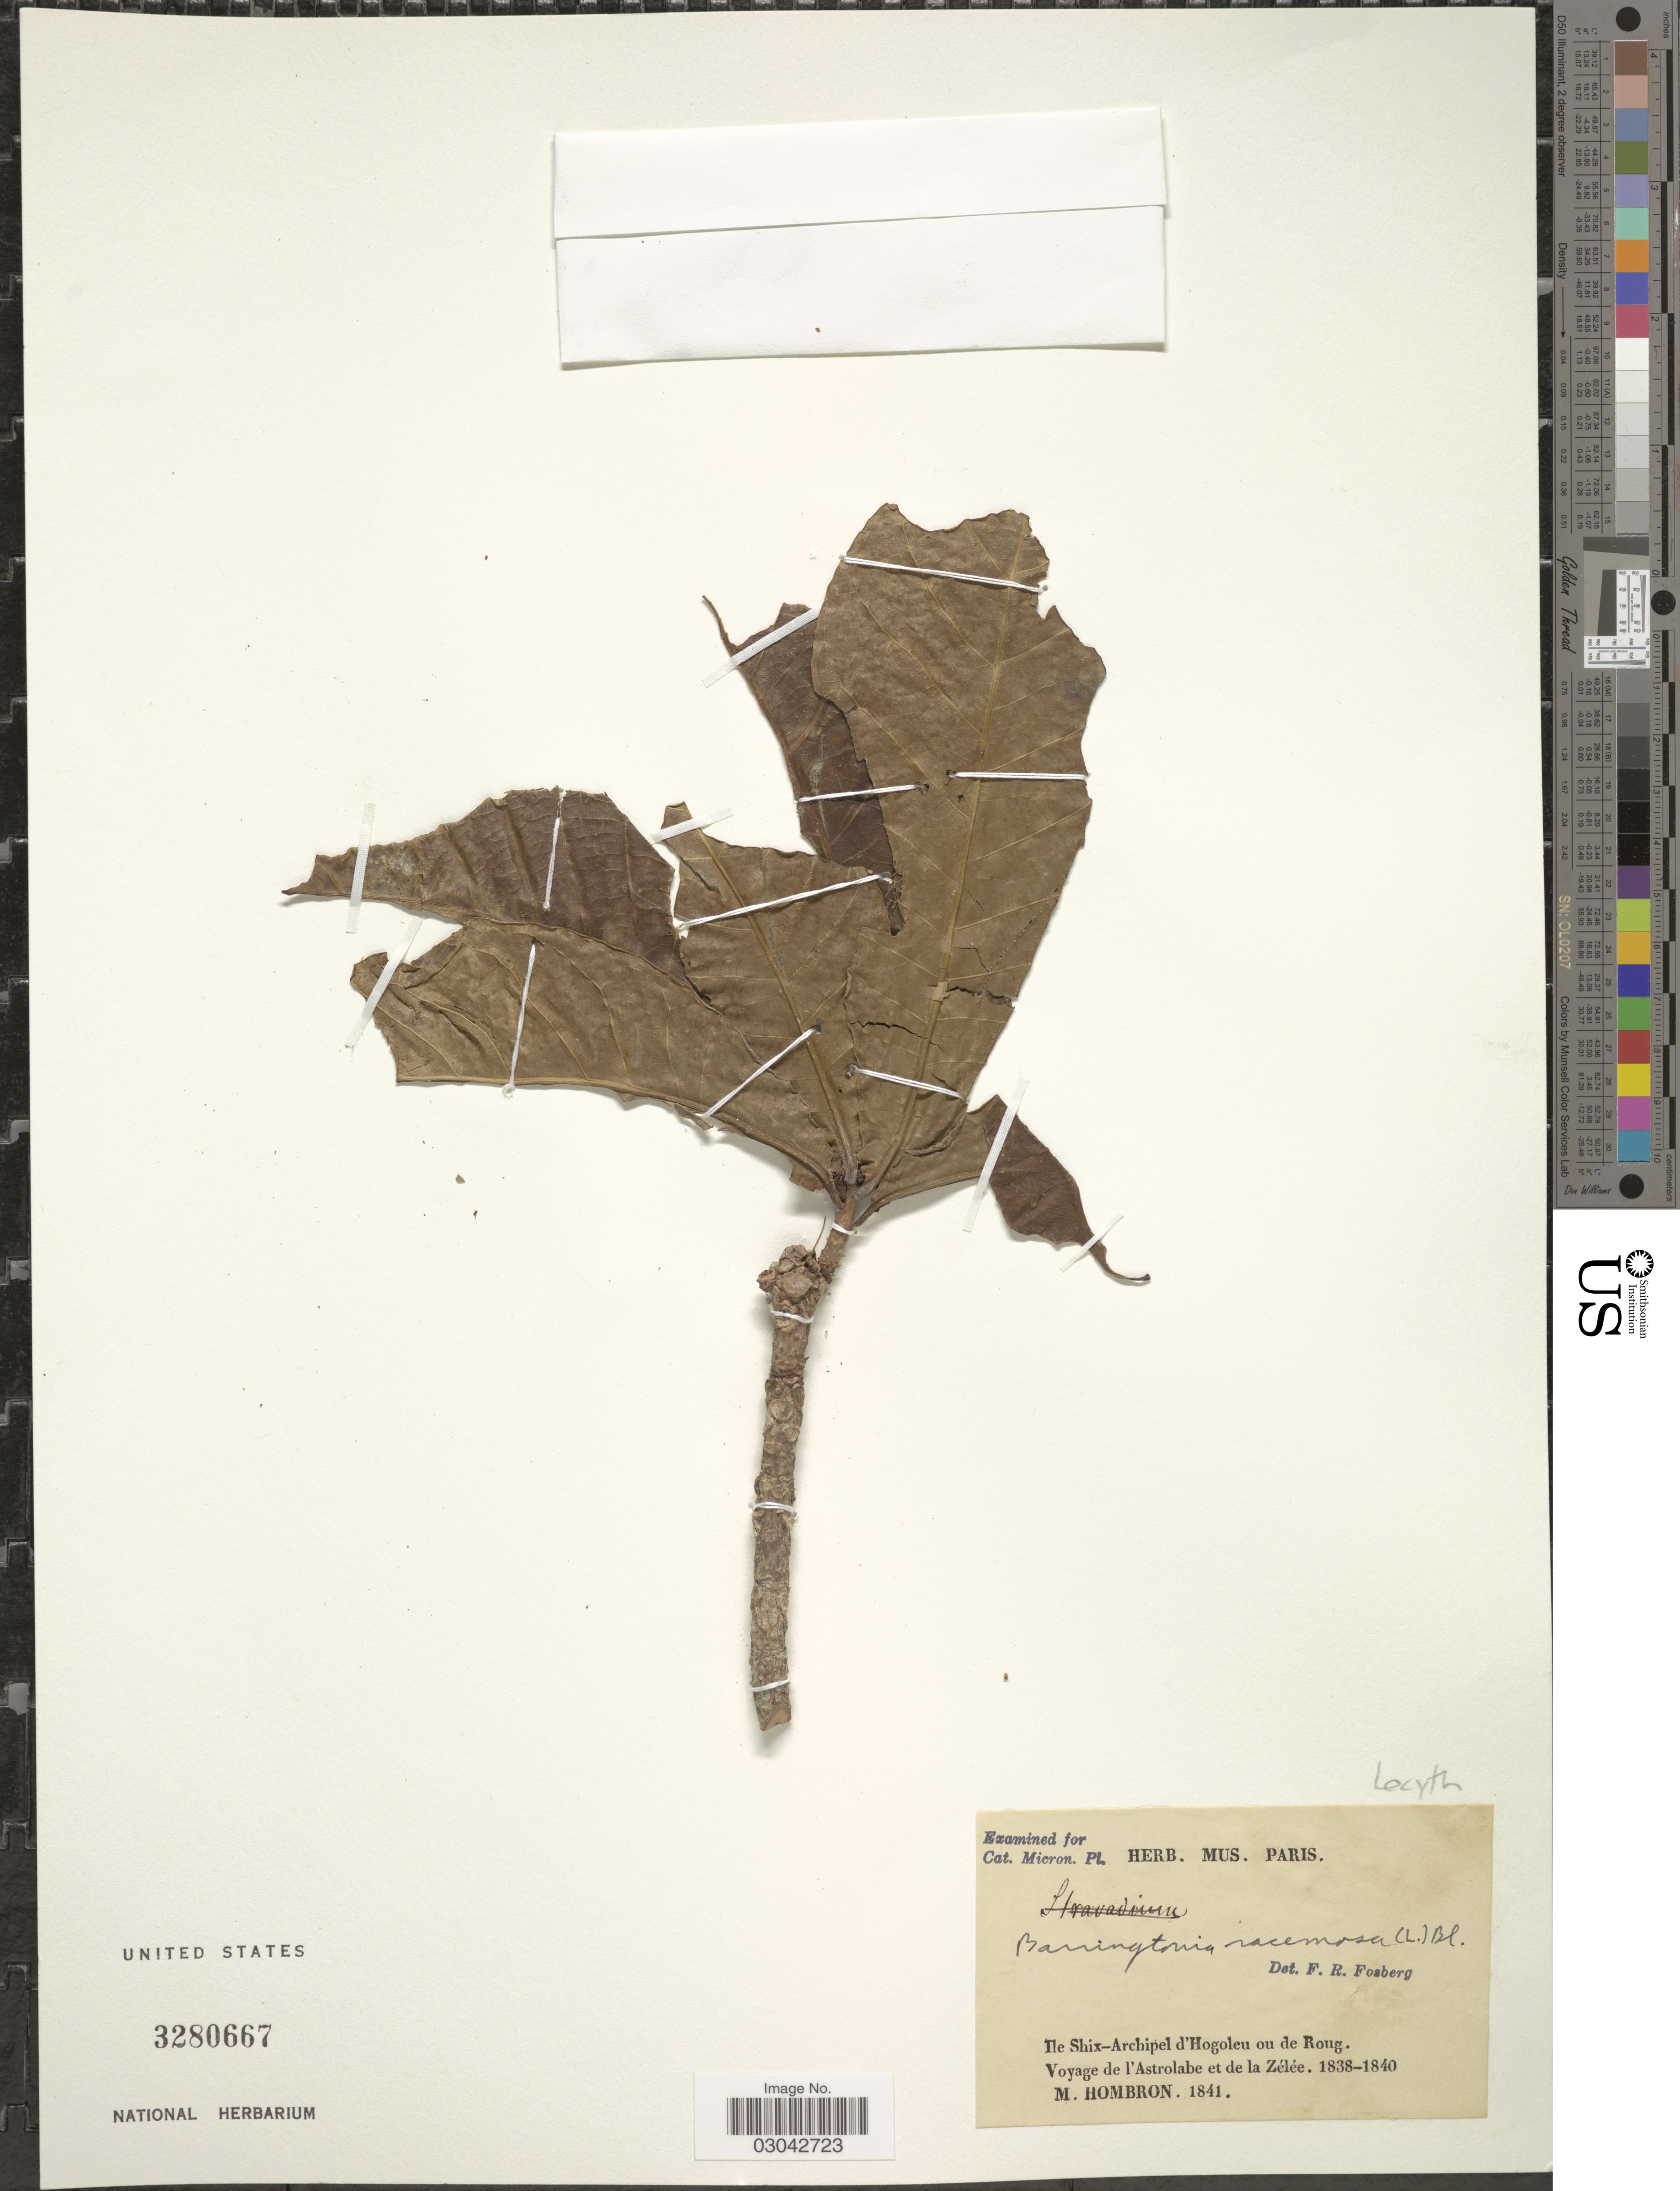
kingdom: Plantae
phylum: Tracheophyta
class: Magnoliopsida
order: Ericales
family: Lecythidaceae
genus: Barringtonia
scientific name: Barringtonia asiatica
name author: (L.) Kurz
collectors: M. Hombron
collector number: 1841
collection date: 1838/1840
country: Micronesia, Federated States of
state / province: Truk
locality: Ile Shix-Archipel d'Hogoleu ou de Roug.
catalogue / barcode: US 3280667